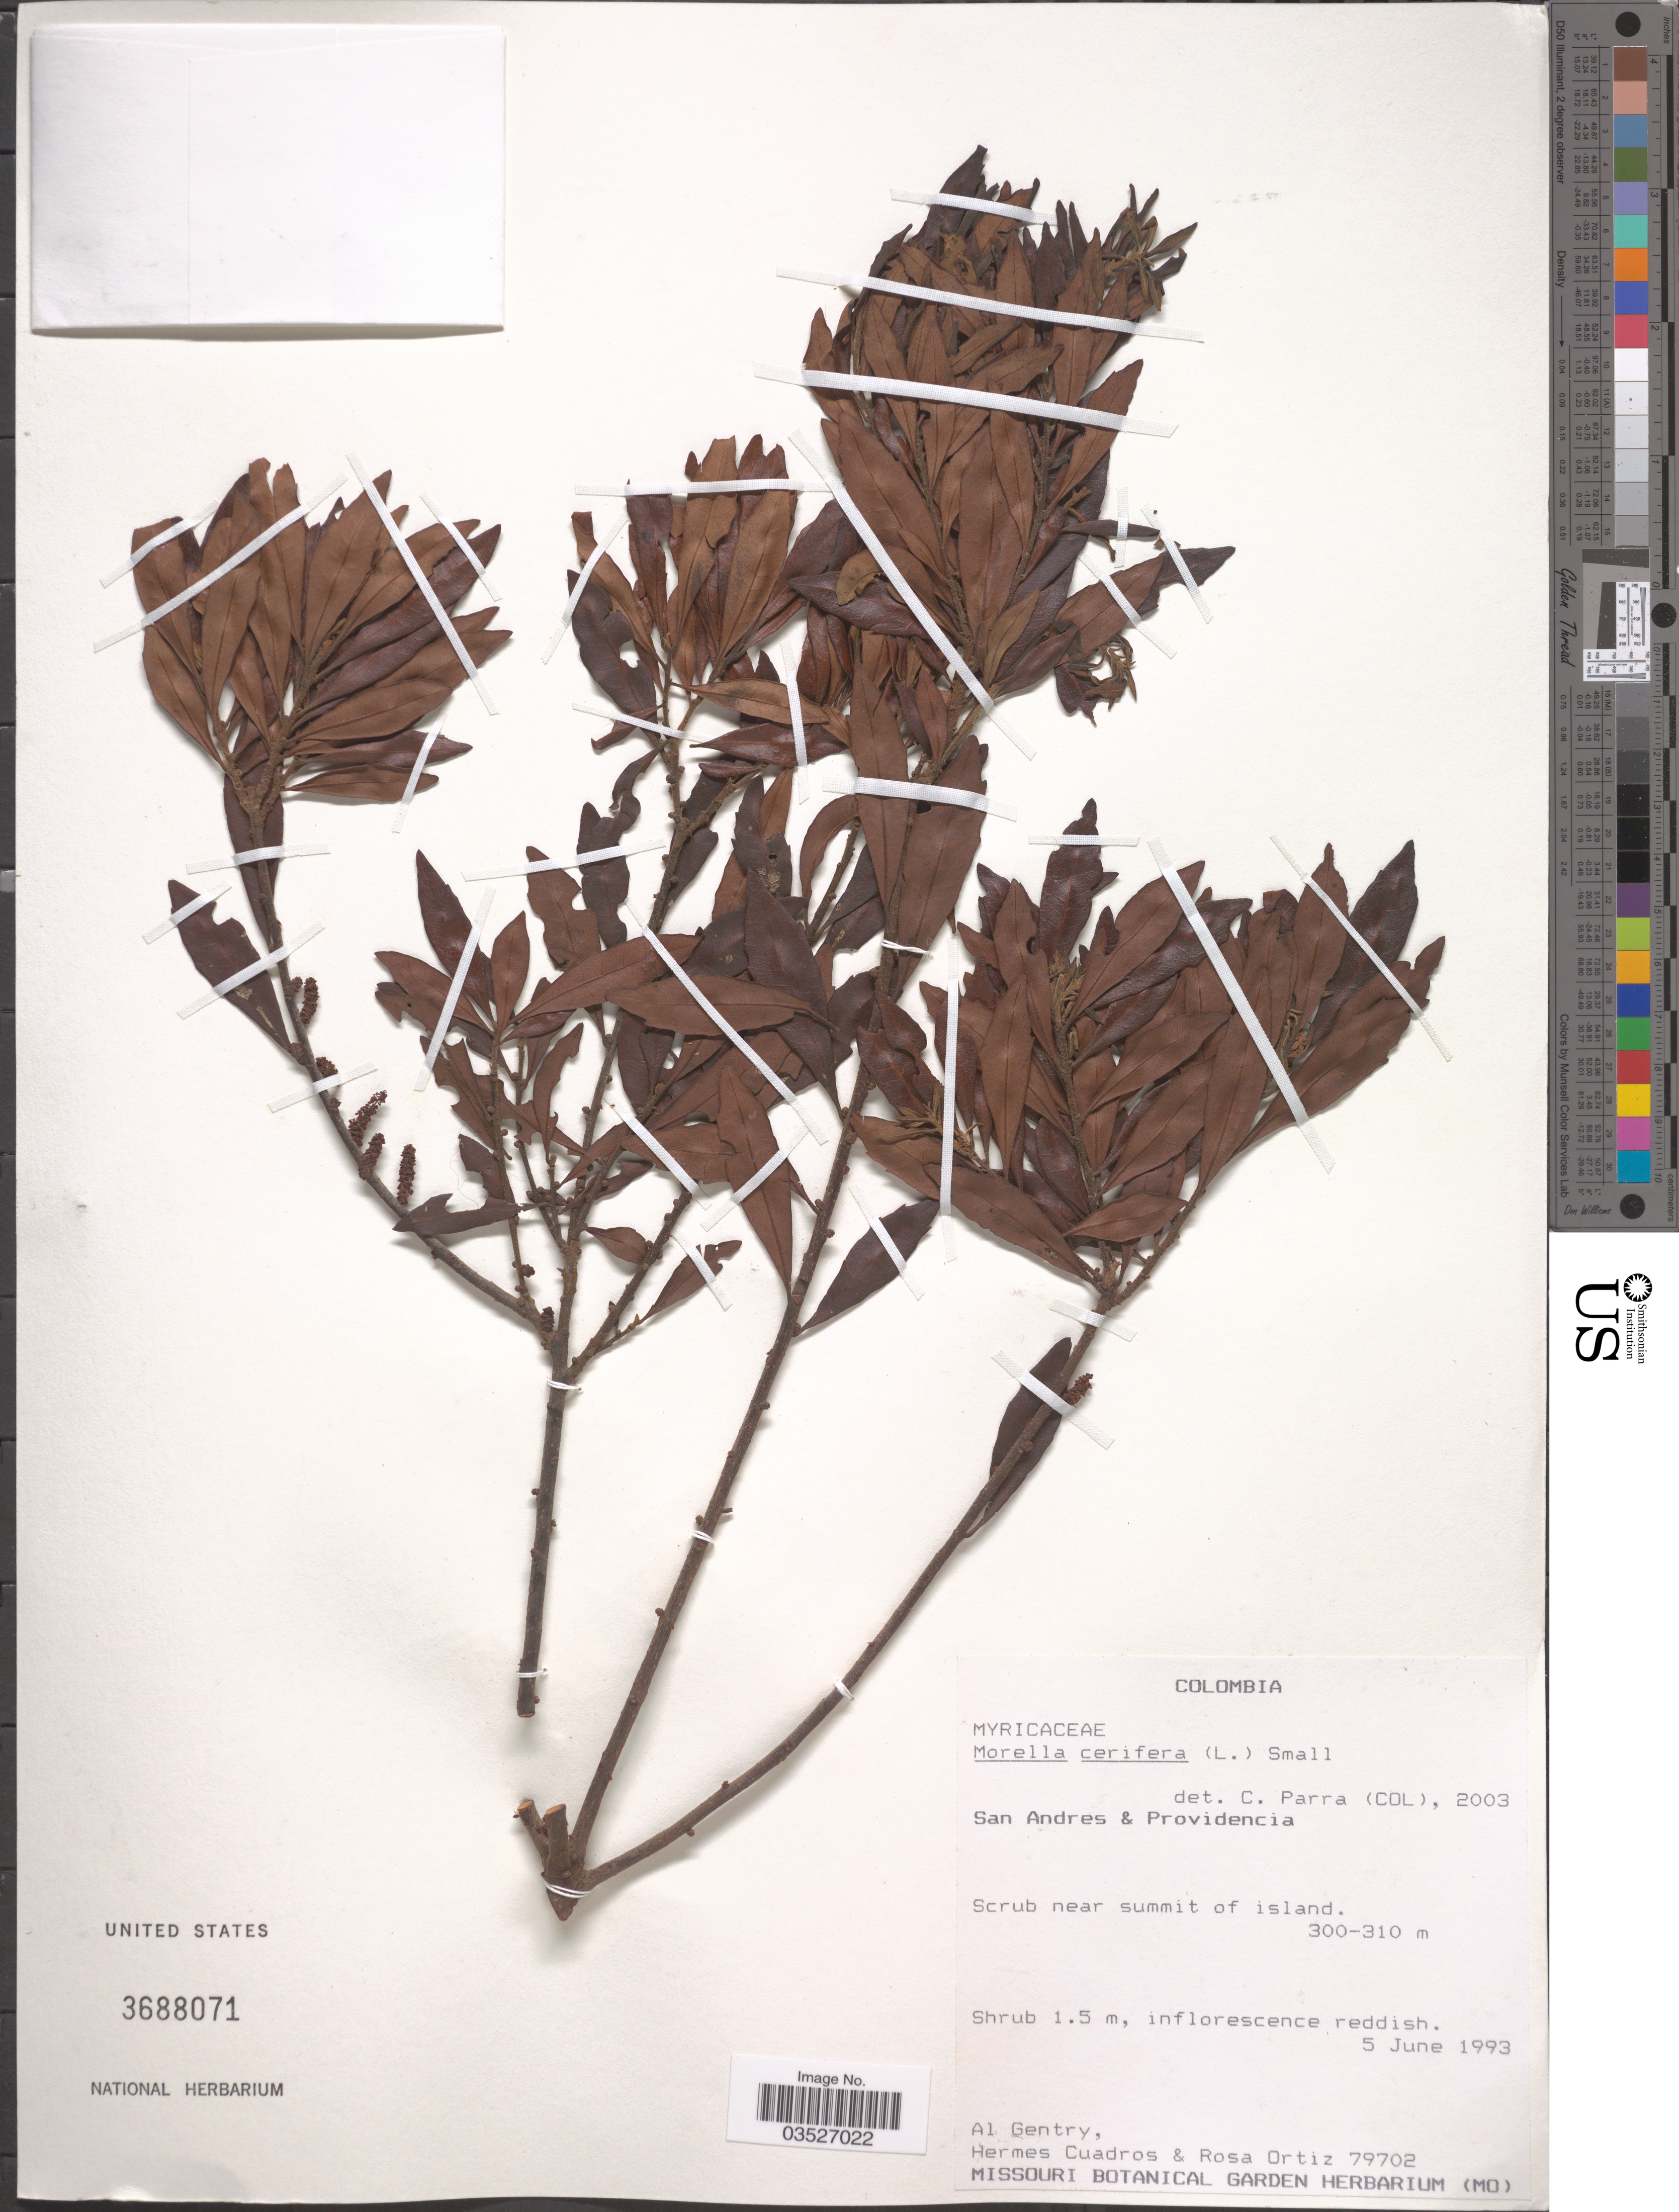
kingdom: Plantae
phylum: Tracheophyta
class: Magnoliopsida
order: Fagales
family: Myricaceae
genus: Morella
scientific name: Morella cerifera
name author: (L.) Small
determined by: Parra, C.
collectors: A. H. Gentry, H. Cuadros & R. Ortiz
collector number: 79702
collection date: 1993-06-05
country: Colombia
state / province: San Andres y Providencia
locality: Scrub near summit of island.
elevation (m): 300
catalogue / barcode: US 3688071